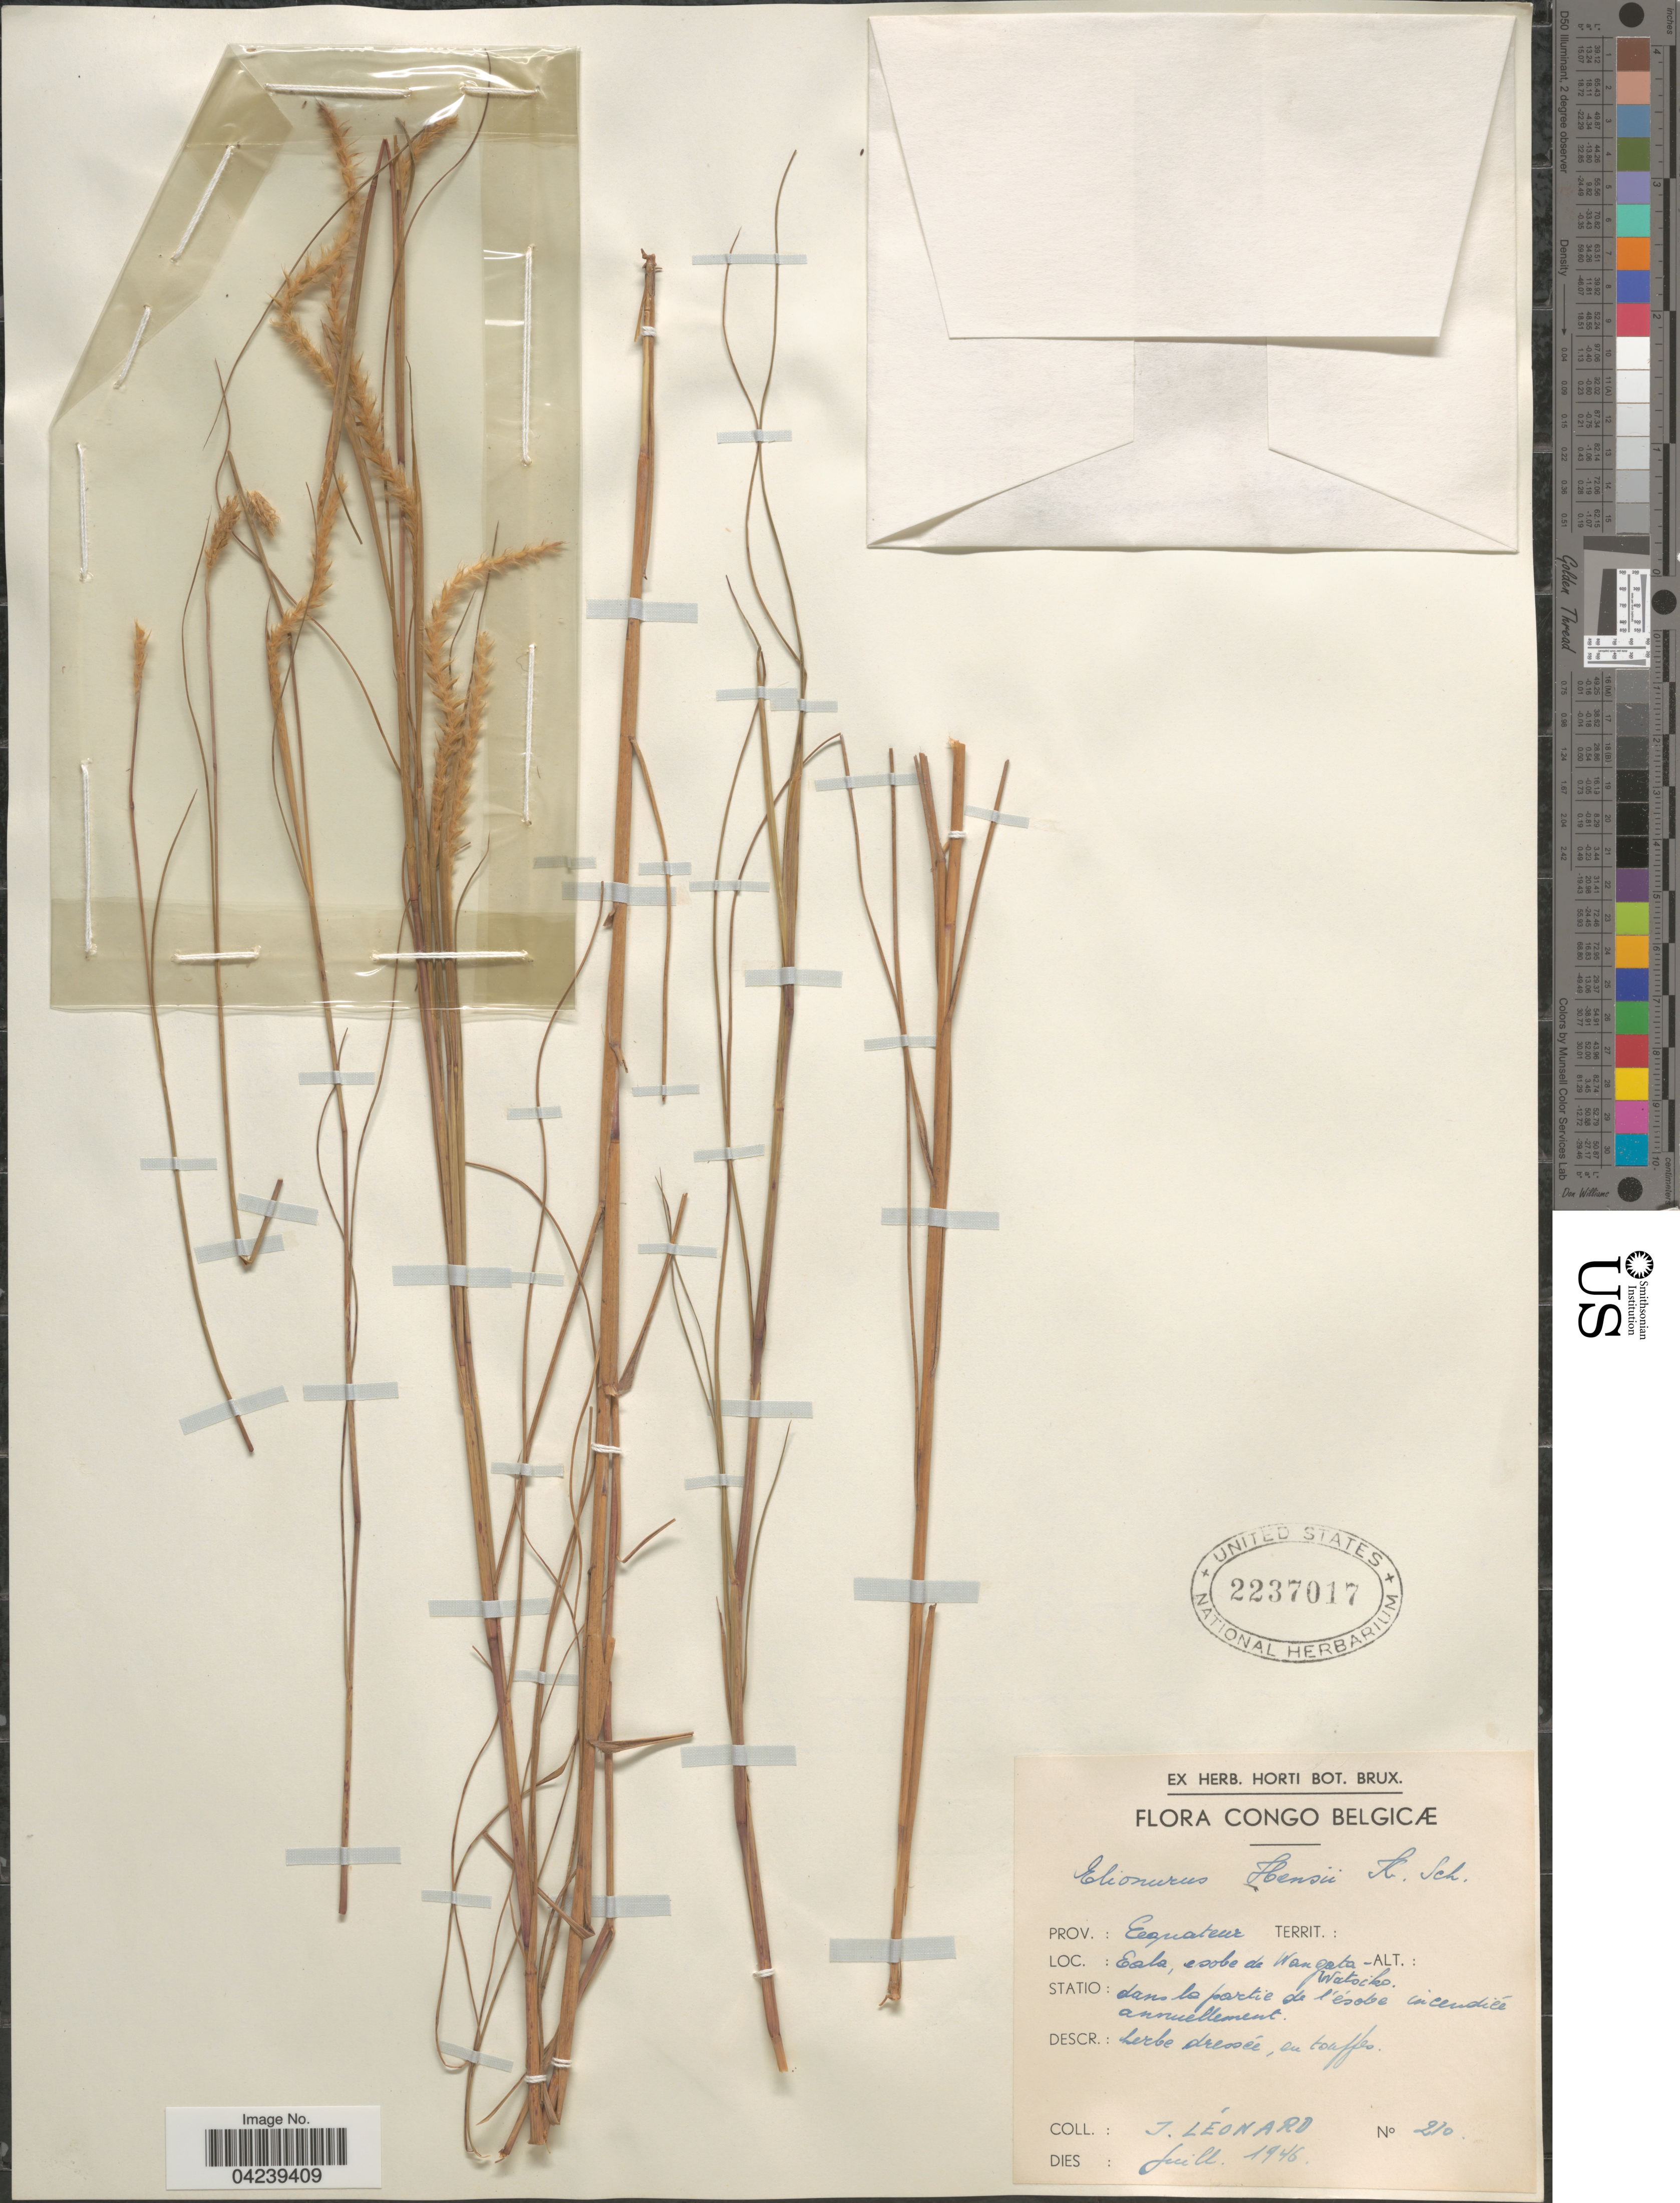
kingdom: Plantae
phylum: Tracheophyta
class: Liliopsida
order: Poales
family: Poaceae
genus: Elionurus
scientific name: Elionurus hensii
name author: K. Schum.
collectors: J. Leonard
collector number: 210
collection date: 1946-07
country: Congo, Democratic Republic of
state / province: Equateur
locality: Congo Belge. Eala, esobe de Wangata-Watocko.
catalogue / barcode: US 2237017